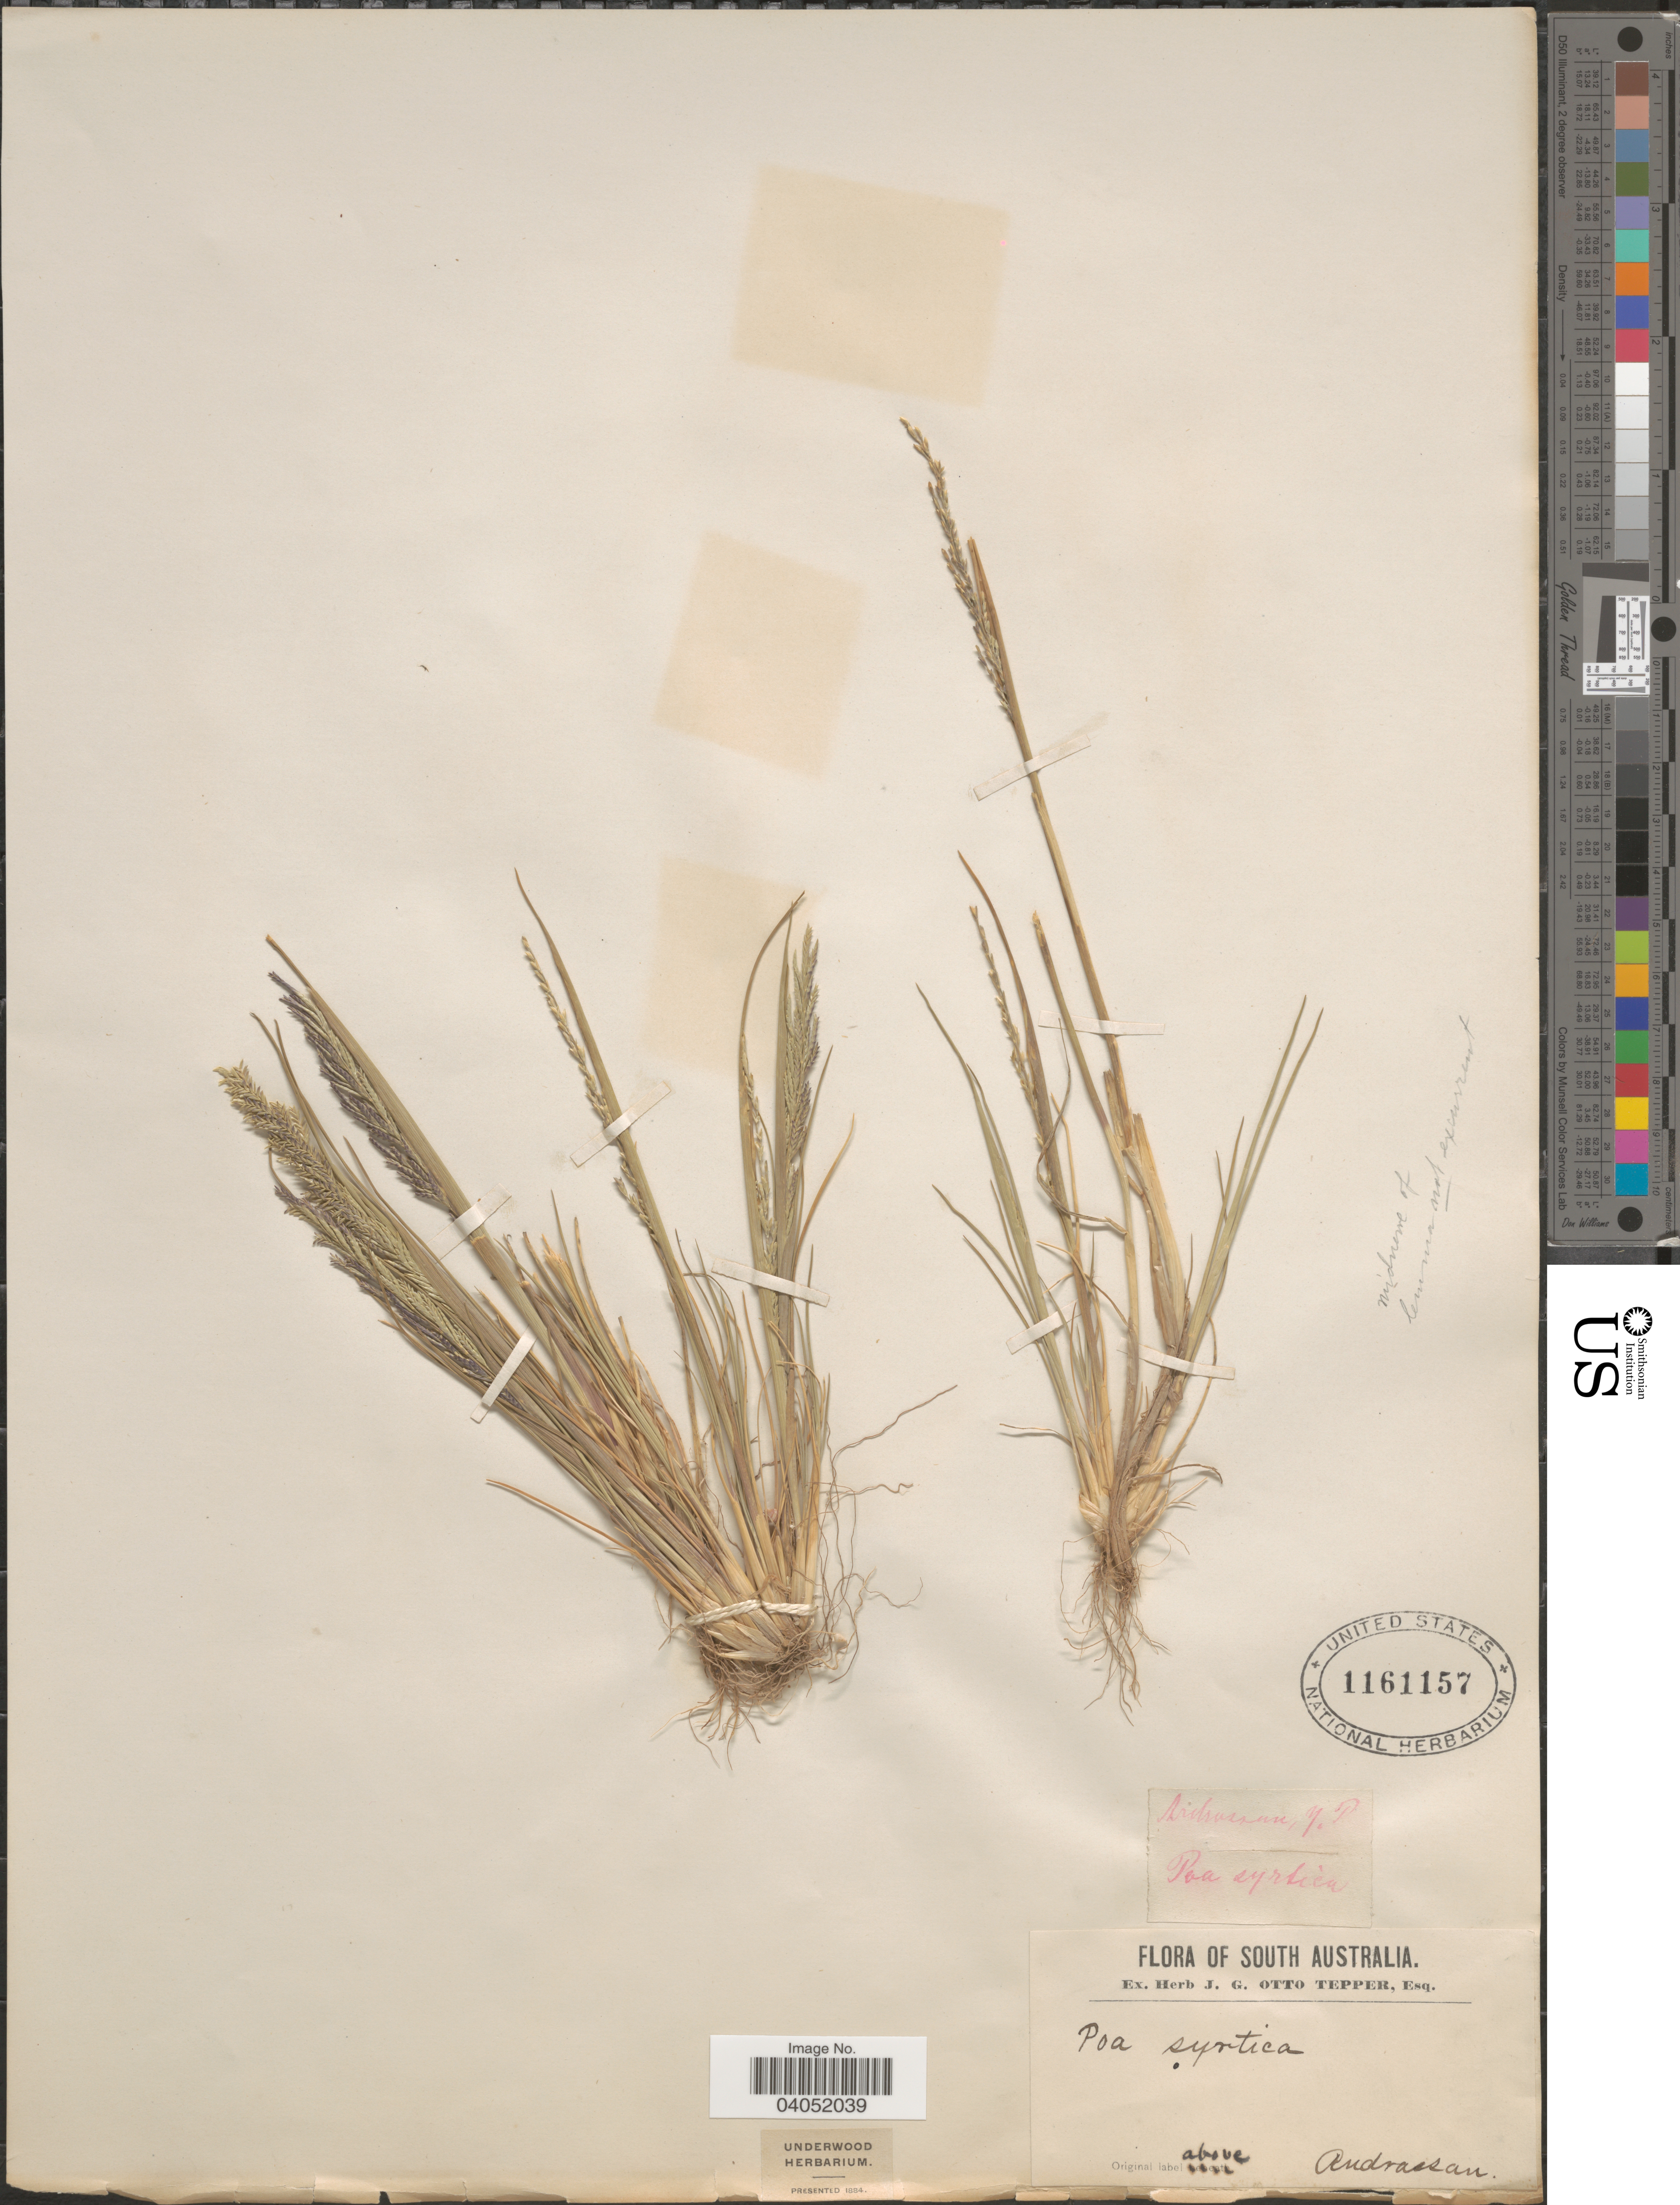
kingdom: Plantae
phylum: Tracheophyta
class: Liliopsida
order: Poales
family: Poaceae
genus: Puccinellia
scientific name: Puccinellia sp.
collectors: J. P. Anderson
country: Australia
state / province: South Australia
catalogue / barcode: US 1161157